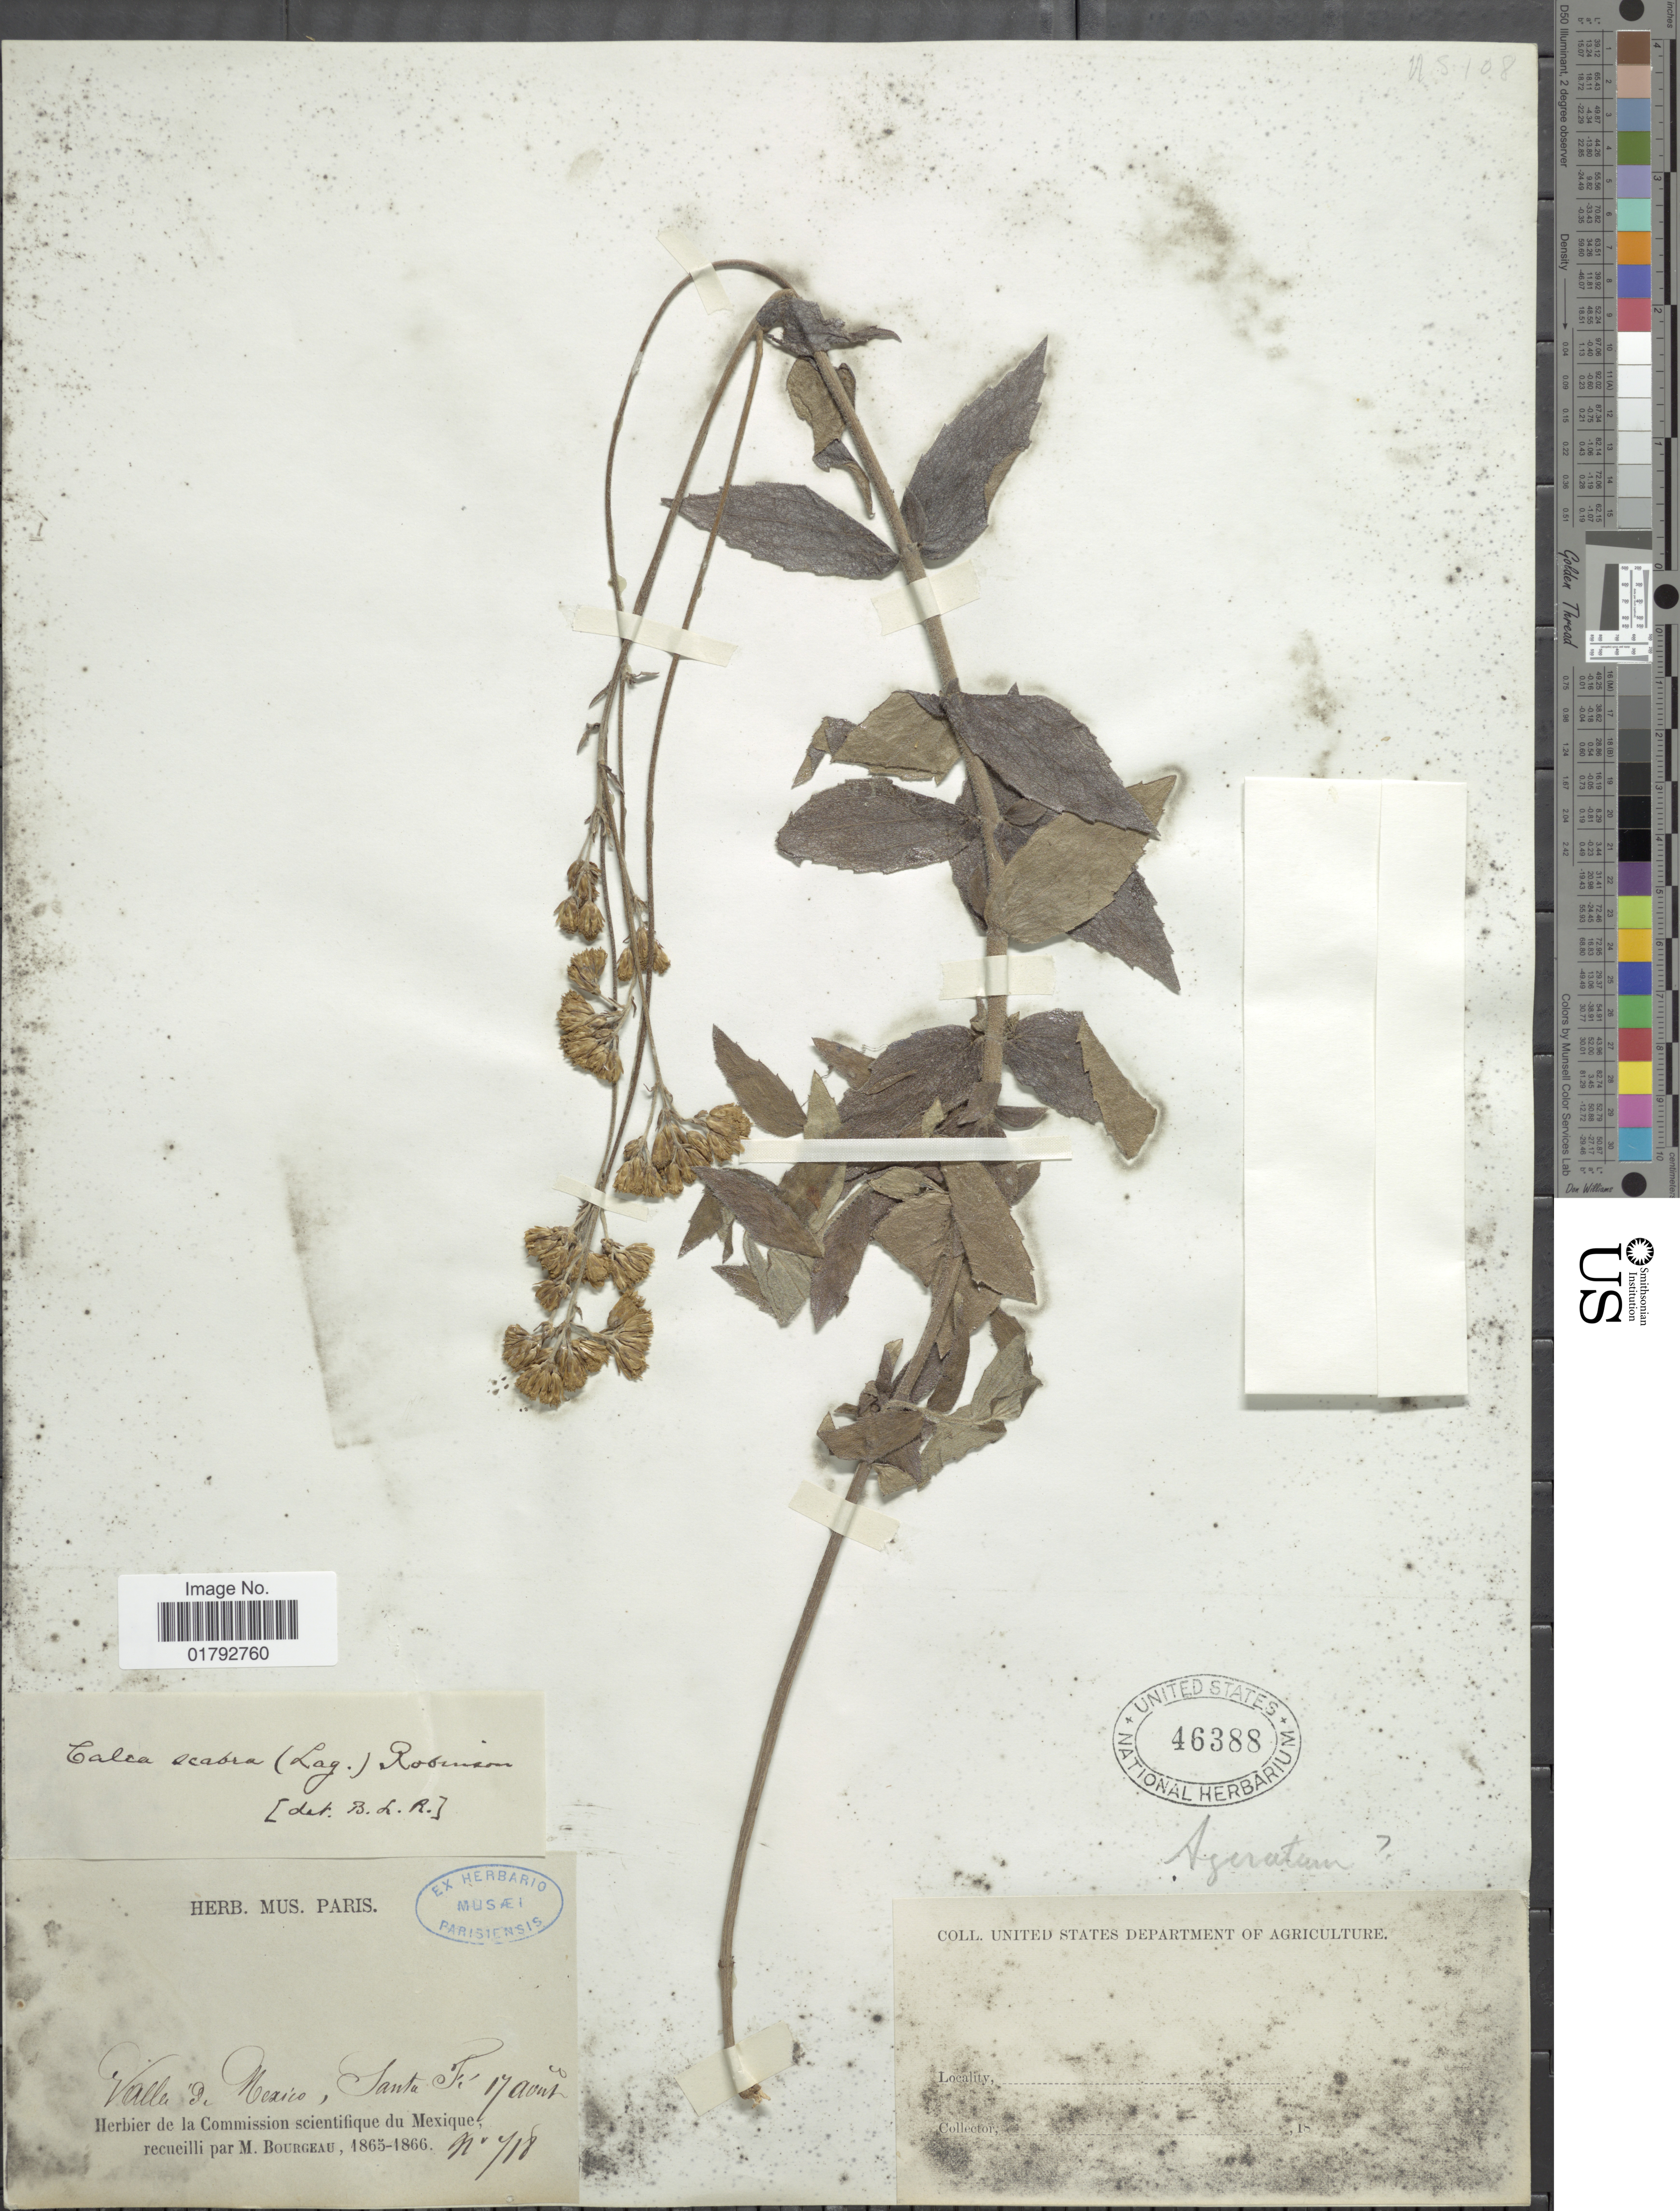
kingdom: Plantae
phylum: Tracheophyta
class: Magnoliopsida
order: Asterales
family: Asteraceae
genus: Alloispermum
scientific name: Alloispermum scabrum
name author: (Lag.) H. Rob.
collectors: M. Bourgeau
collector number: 718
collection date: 1865-08-17/1866-08-17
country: Mexico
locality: Valle de Mexico, Santa Fe.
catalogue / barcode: US 46388